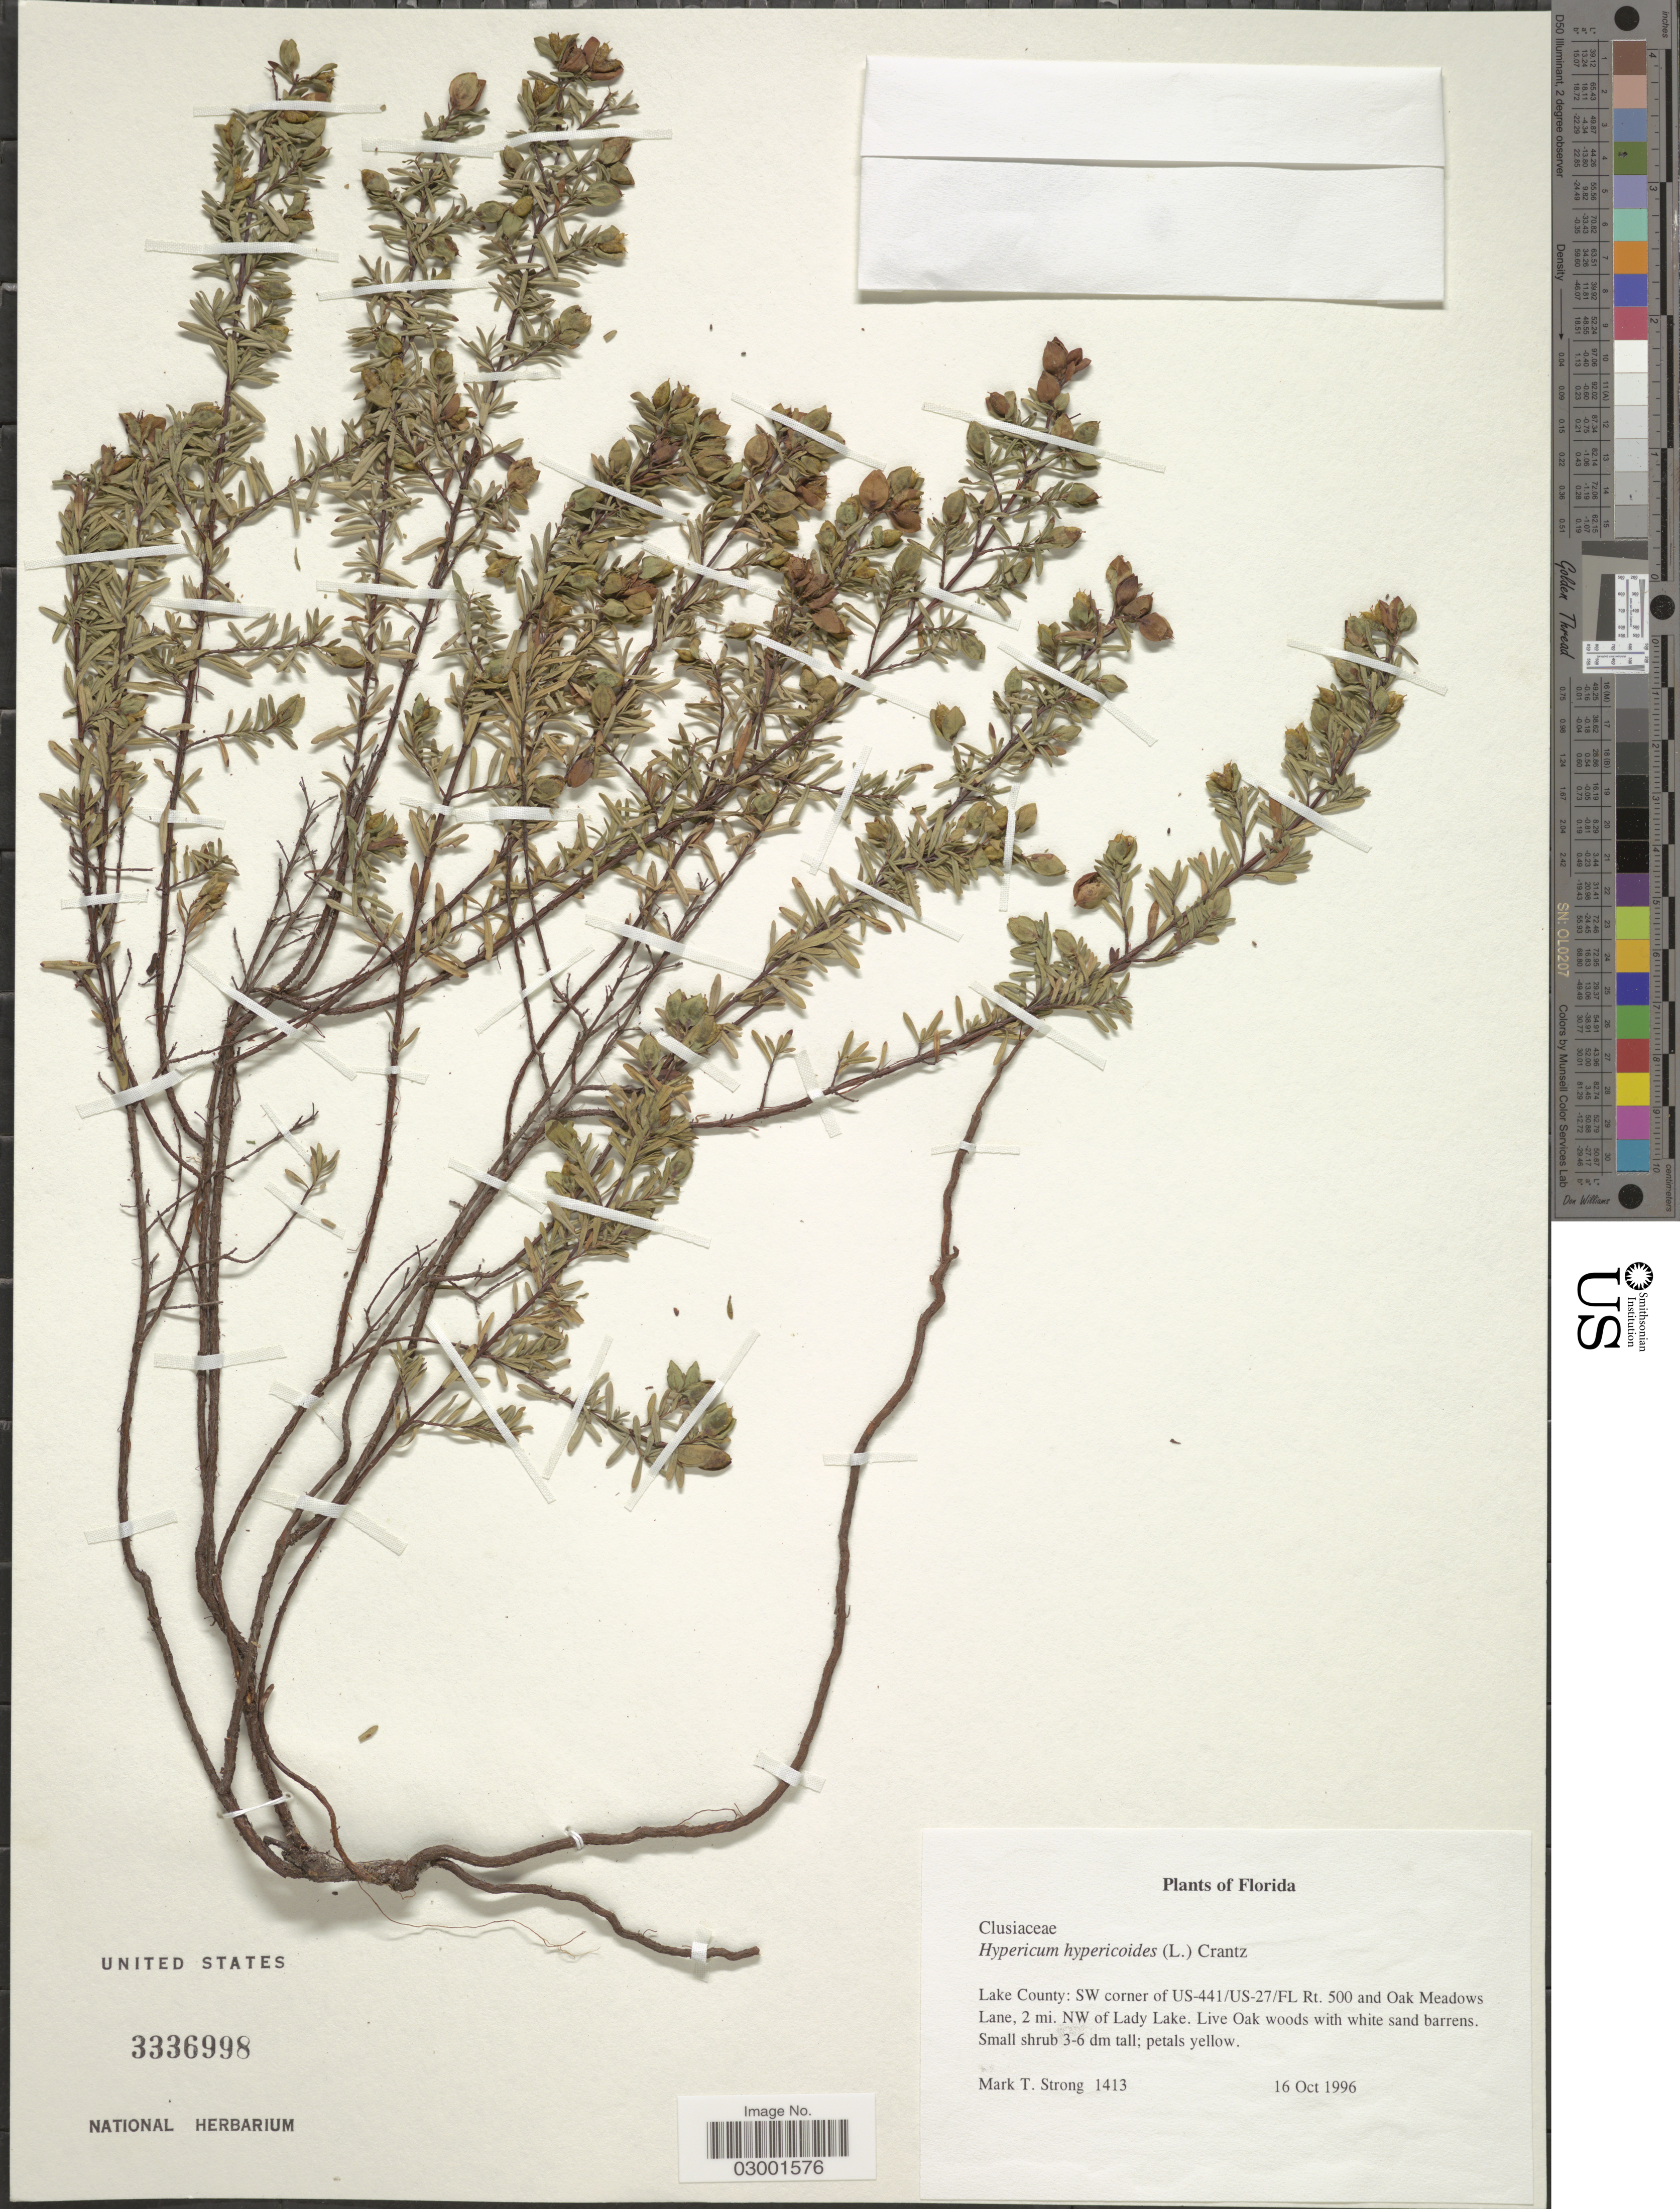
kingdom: Plantae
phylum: Tracheophyta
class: Magnoliopsida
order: Malpighiales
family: Hypericaceae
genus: Hypericum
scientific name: Hypericum hypericoides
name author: (L.) Crantz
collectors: M. T. Strong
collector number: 1413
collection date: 1996-10-16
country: United States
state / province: Florida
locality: Lake County: SW corner of US-441/US-27/FL Rt. 500 and Oak Meadows Lane, 2 mi. NW of Lady Lake.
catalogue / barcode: US 3336998